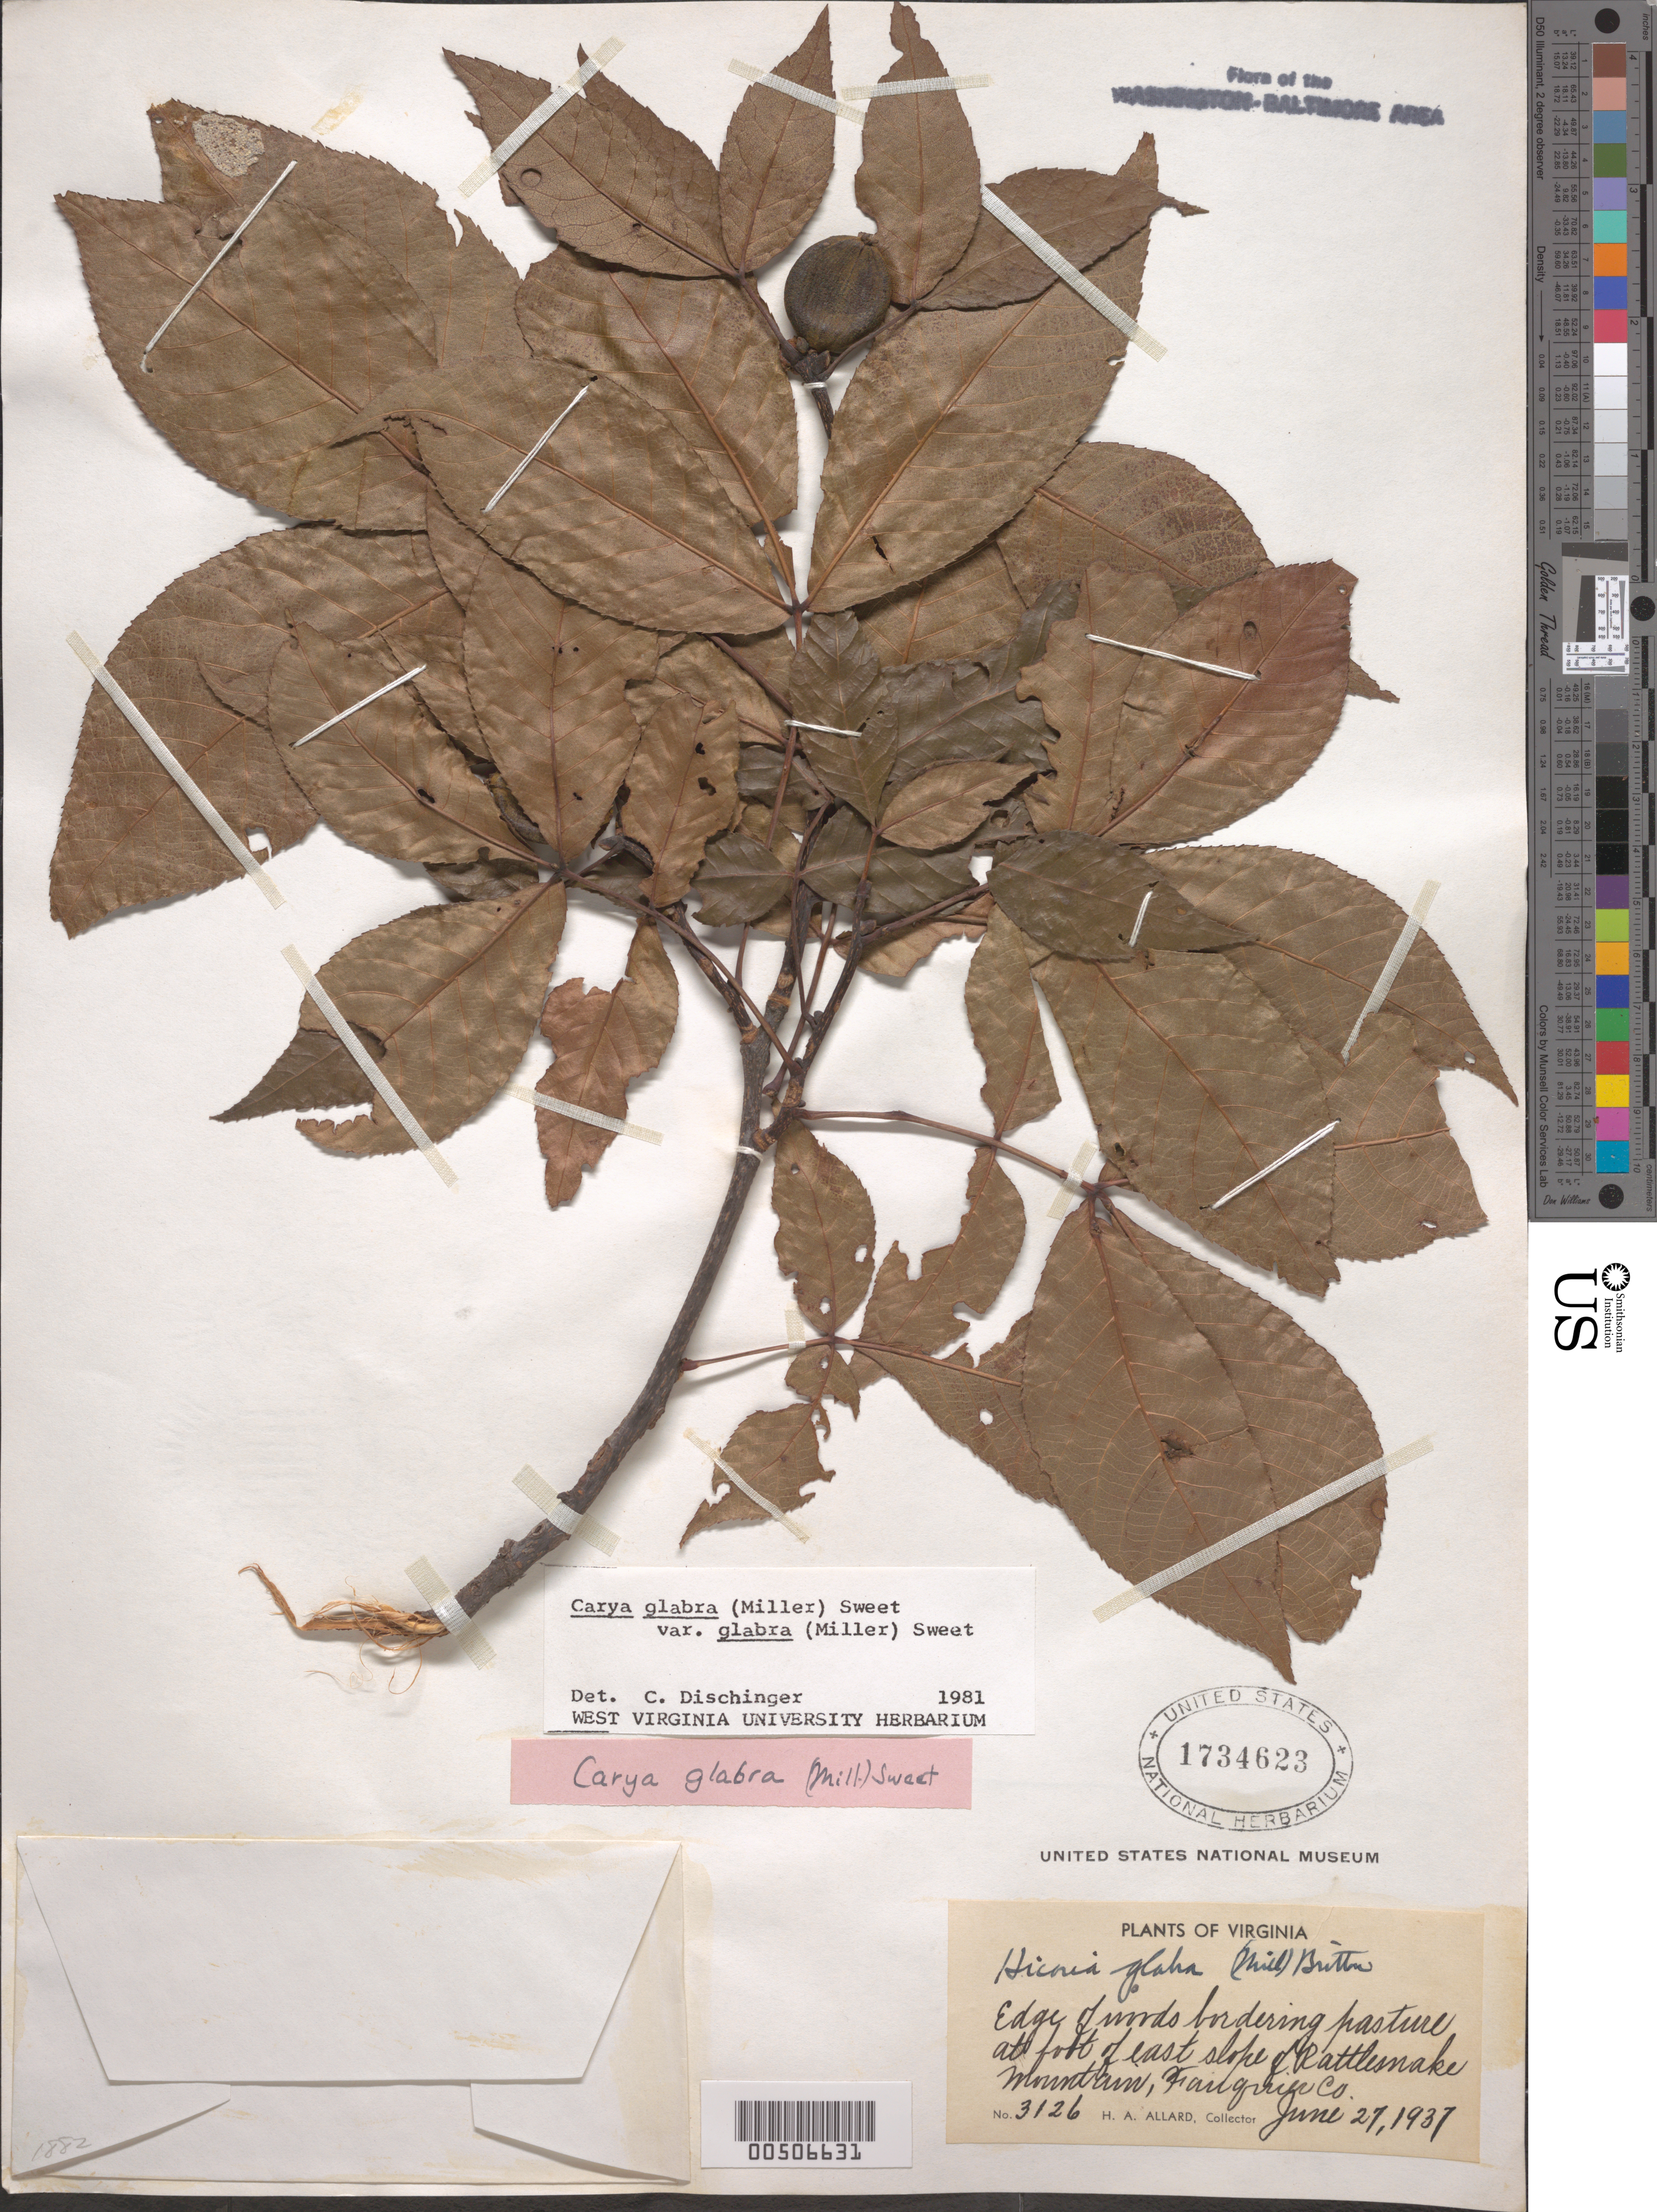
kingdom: Plantae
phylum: Tracheophyta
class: Magnoliopsida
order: Fagales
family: Juglandaceae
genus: Carya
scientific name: Carya glabra var. glabra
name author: (Mill.) Sweet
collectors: H. A. Allard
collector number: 3126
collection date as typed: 27 Jun 1937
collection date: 1937-06-27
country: United States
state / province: Virginia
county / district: Fauquier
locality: Rattlesnake Mountain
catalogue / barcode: US 1734623